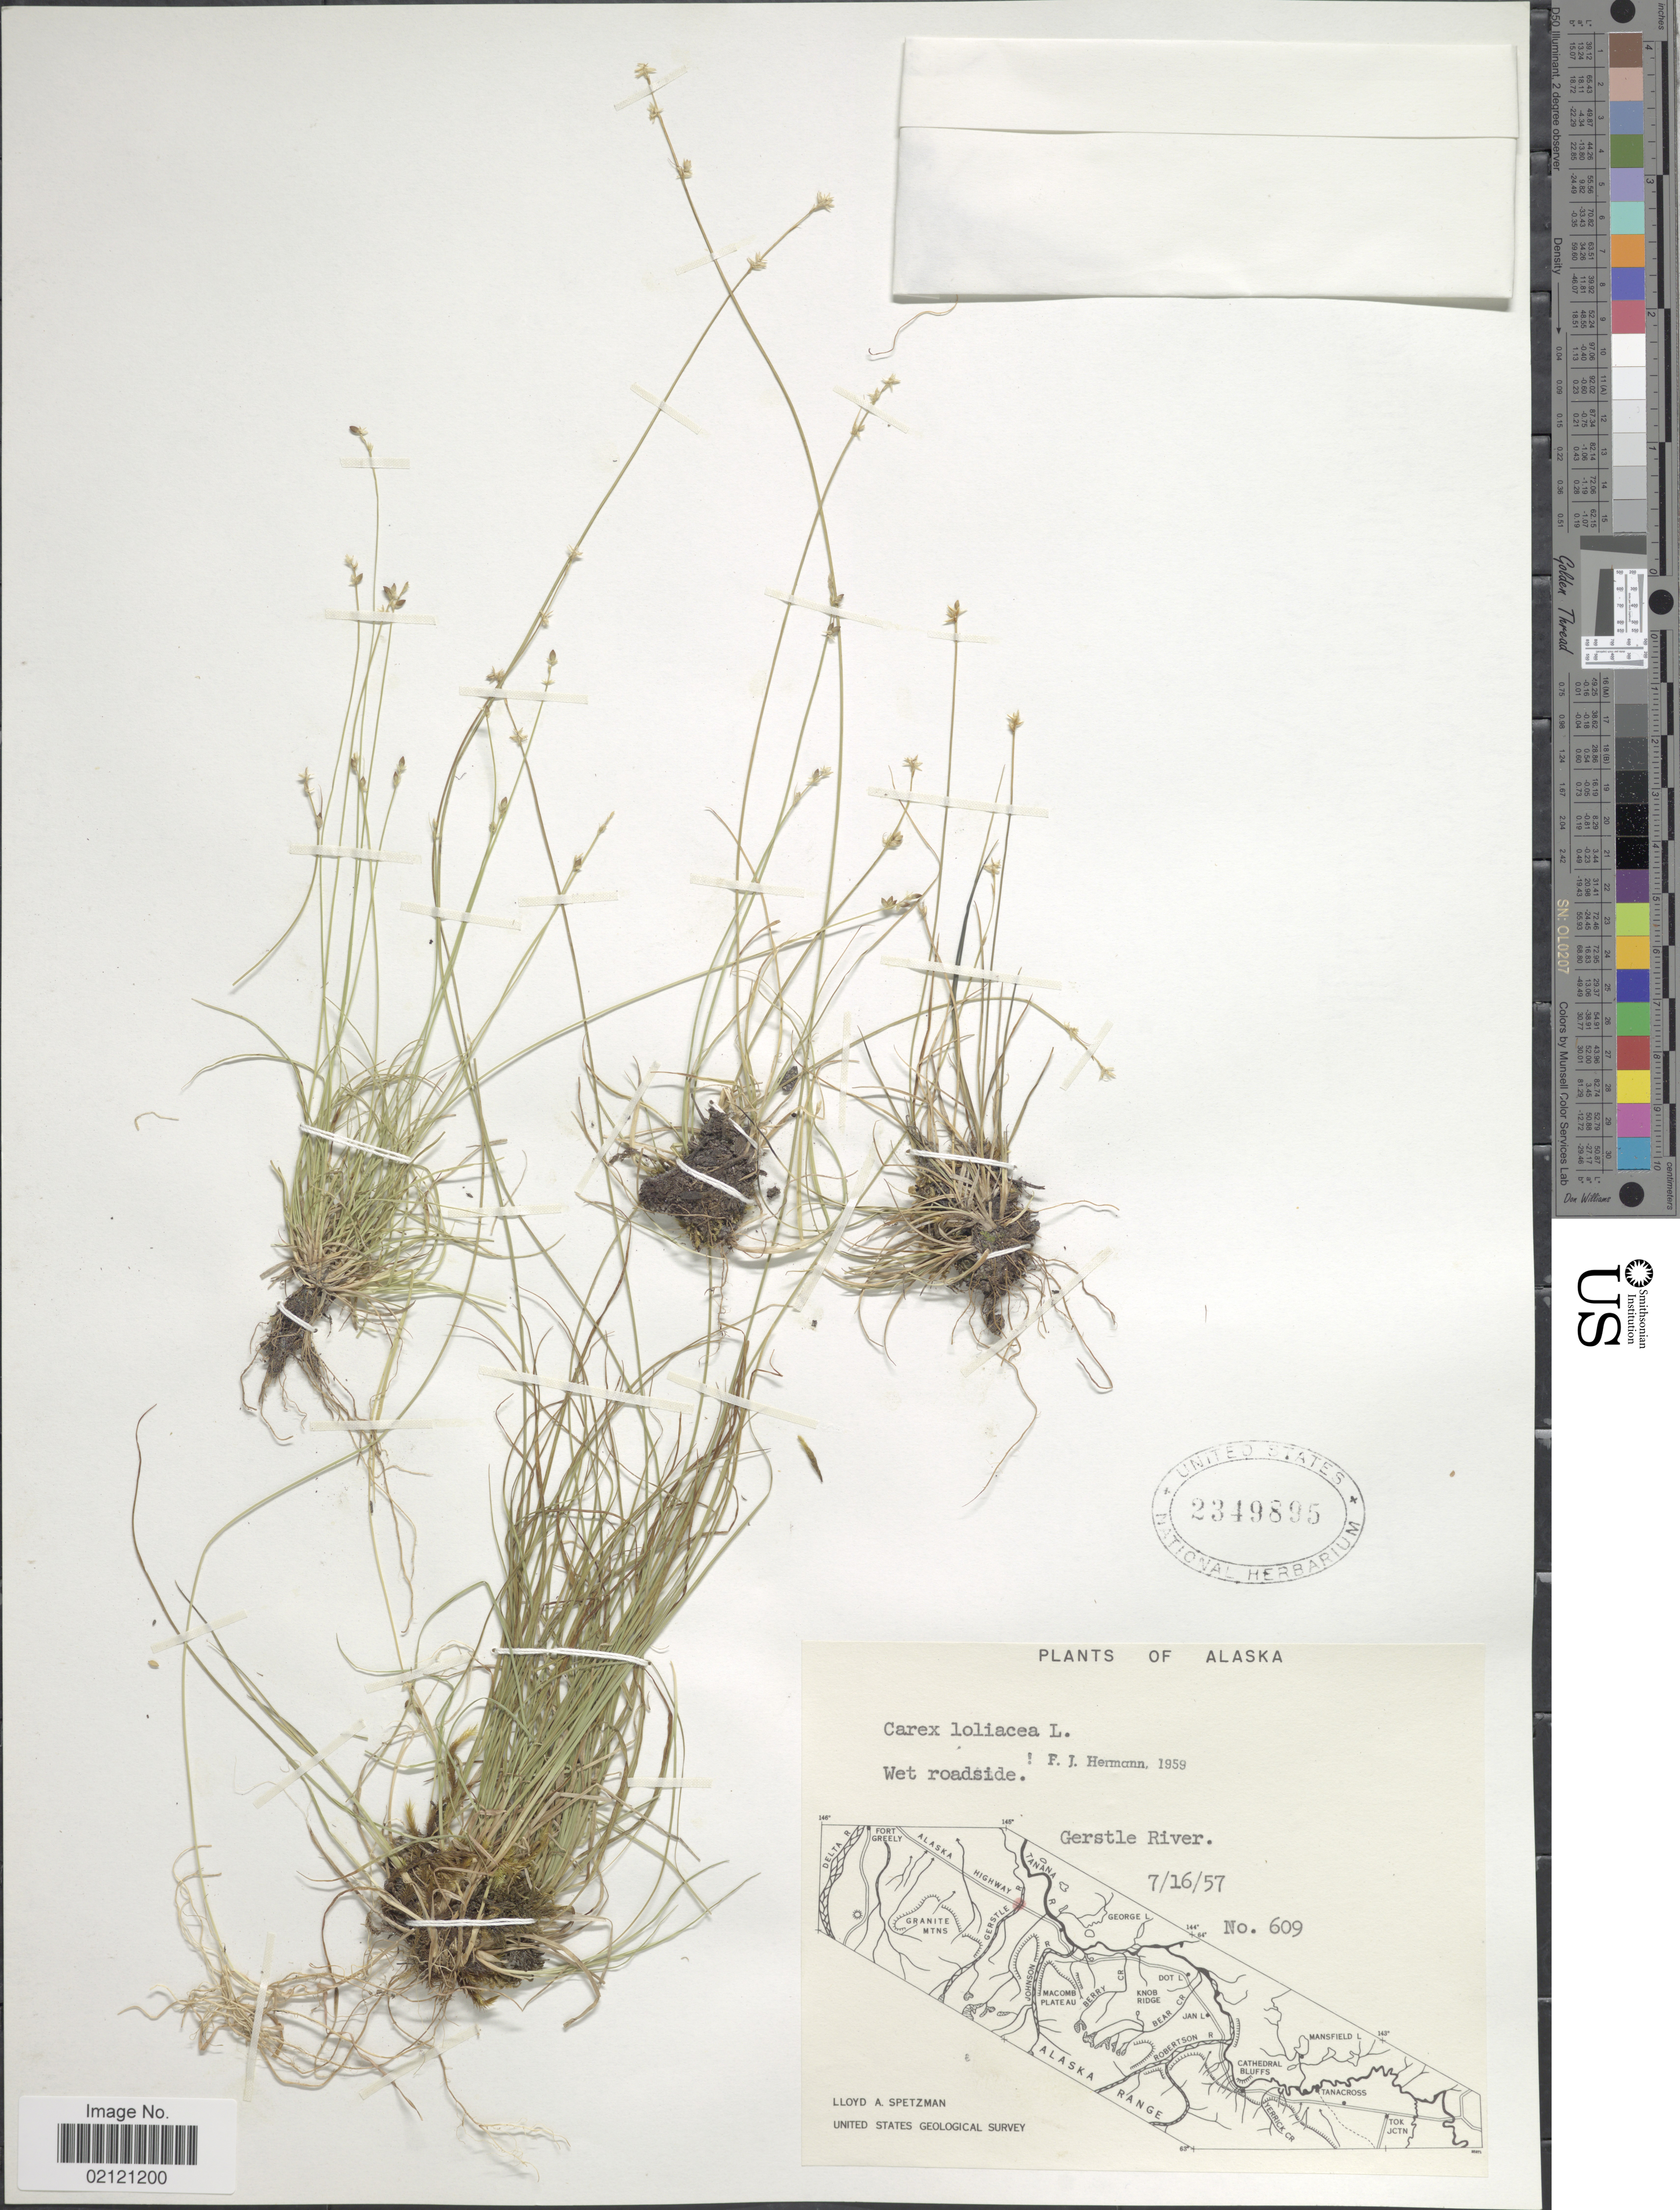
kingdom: Plantae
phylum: Tracheophyta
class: Liliopsida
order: Poales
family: Cyperaceae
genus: Carex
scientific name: Carex loliacea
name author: L.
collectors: L. Spetzman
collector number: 609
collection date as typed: Transcribed d/m/y: 16/7/57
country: United States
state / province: Alaska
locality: Gerstle River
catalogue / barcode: US 2349895